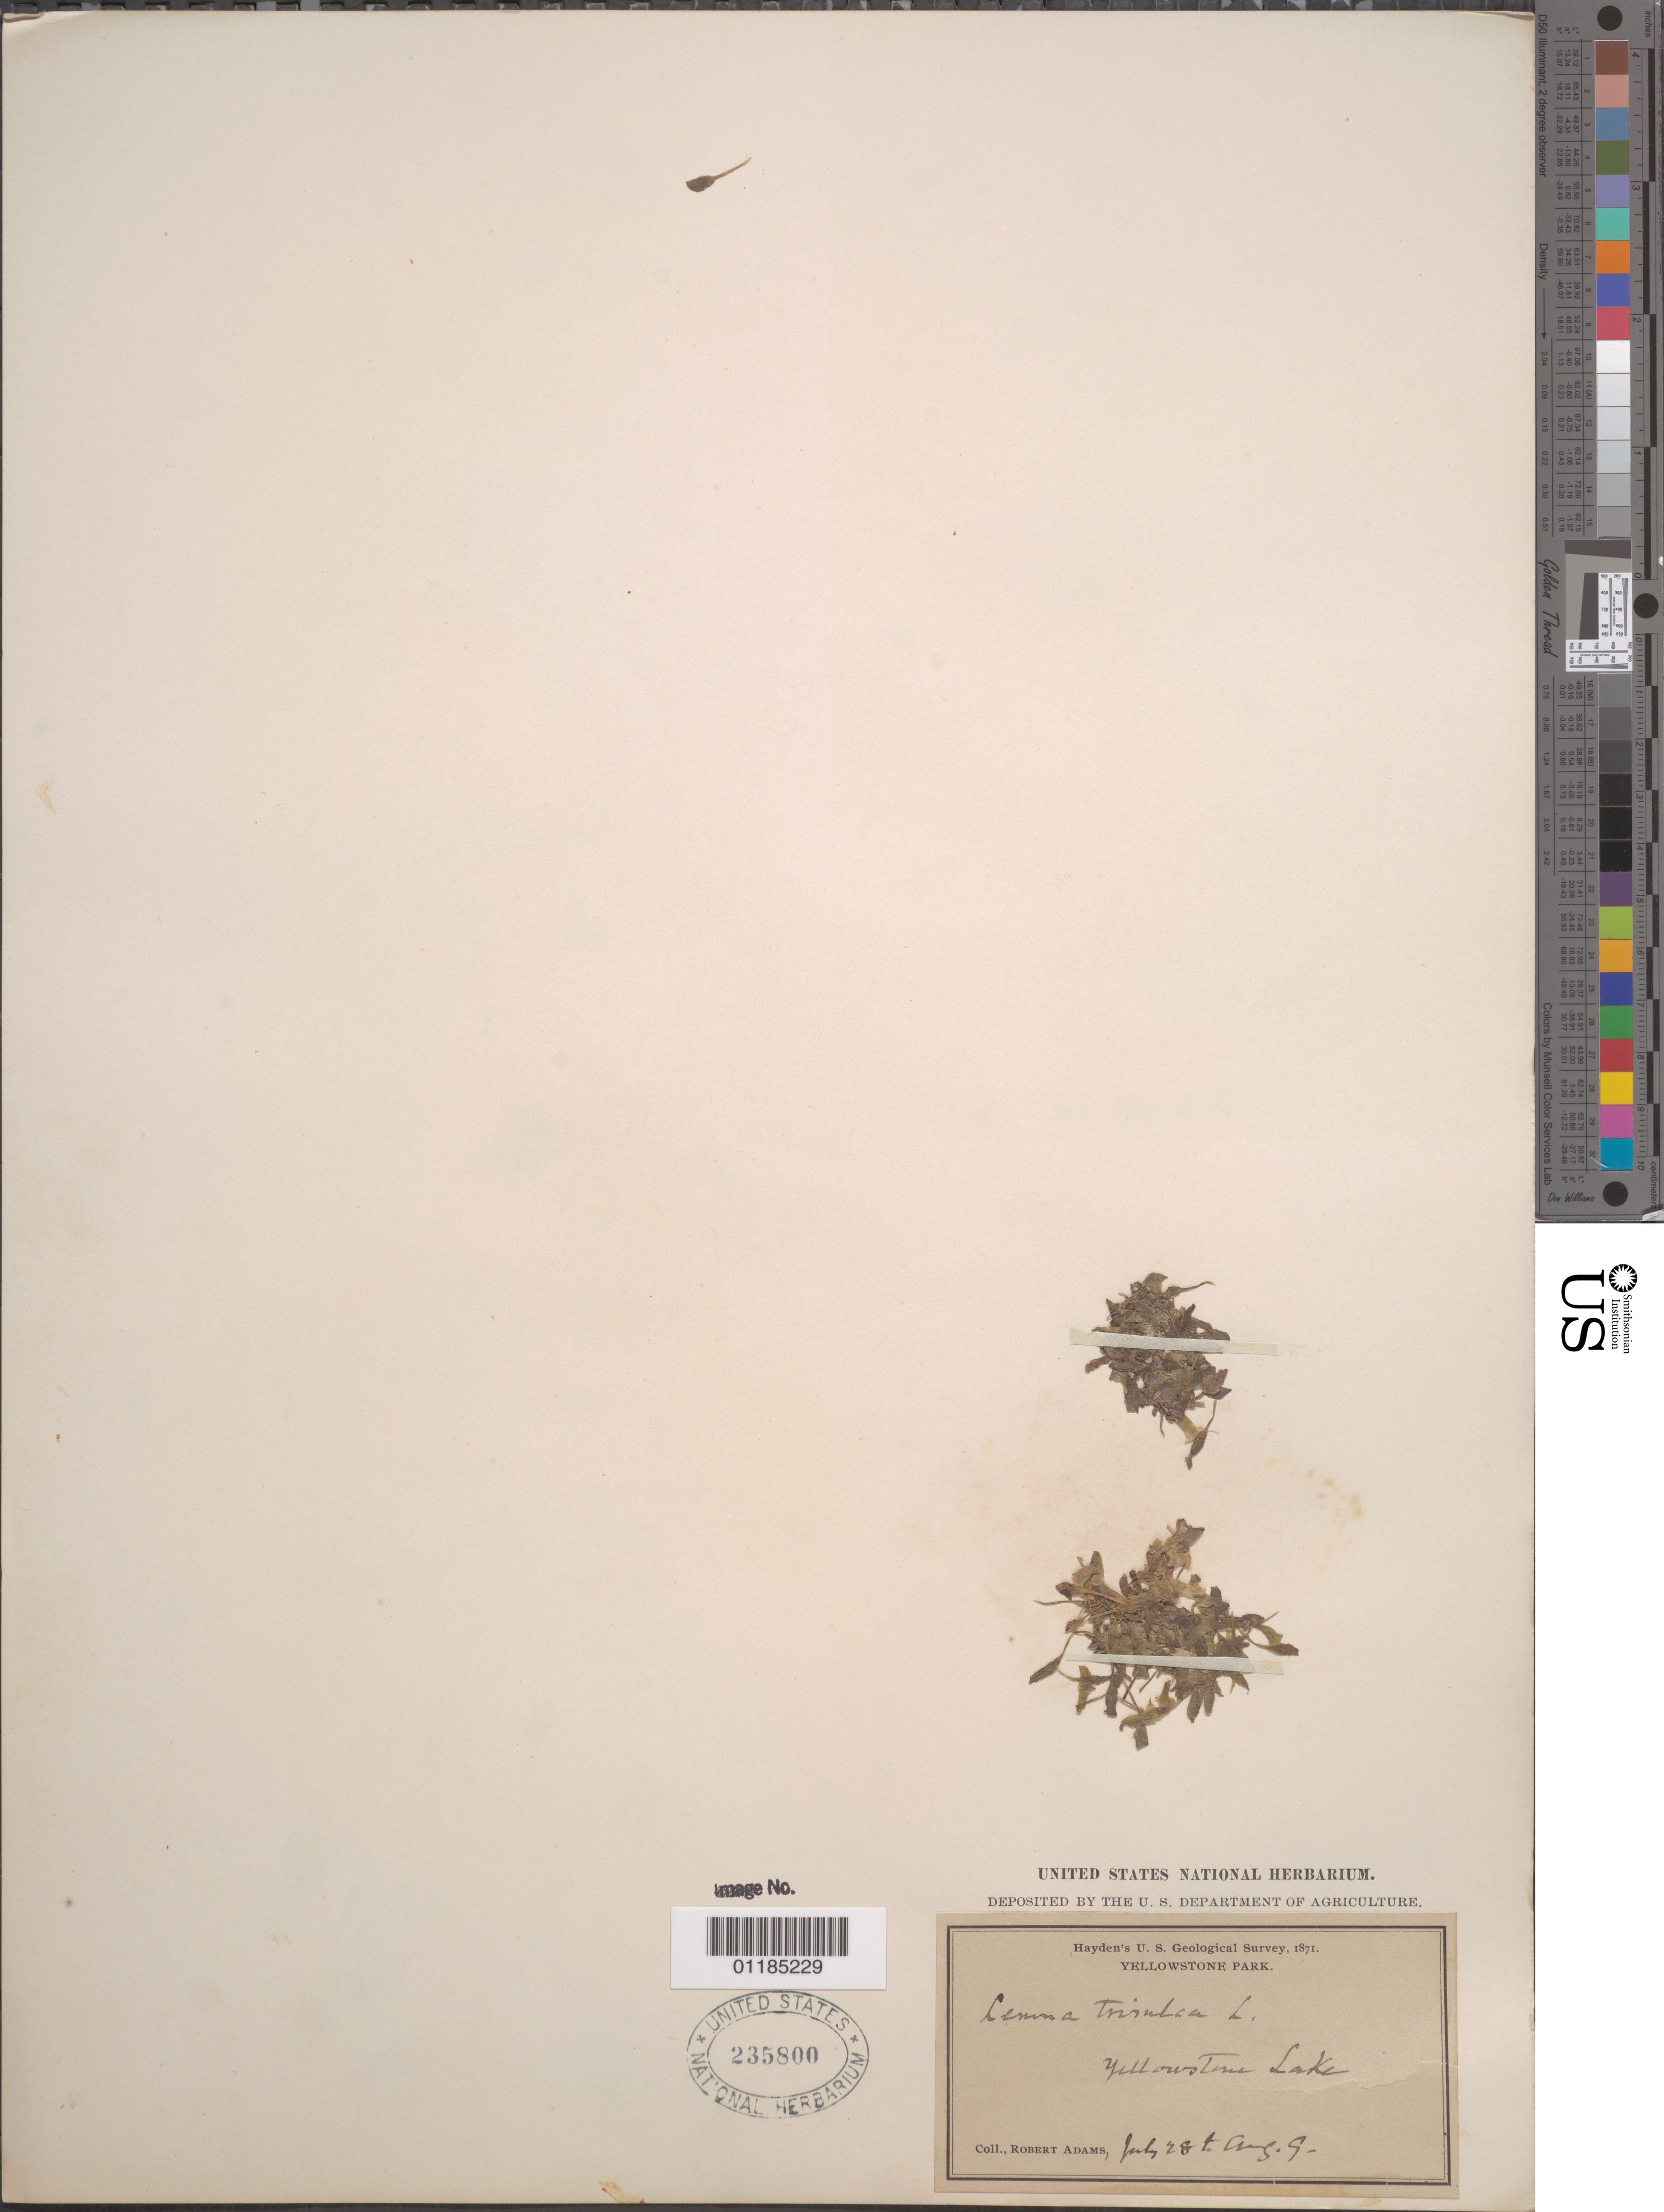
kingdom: Plantae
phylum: Tracheophyta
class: Liliopsida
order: Alismatales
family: Araceae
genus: Lemna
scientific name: Lemna trisulca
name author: L.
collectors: R. Adams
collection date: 1871-07-28/1871-08-09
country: United States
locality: Yellowstone Park.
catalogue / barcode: US 235800